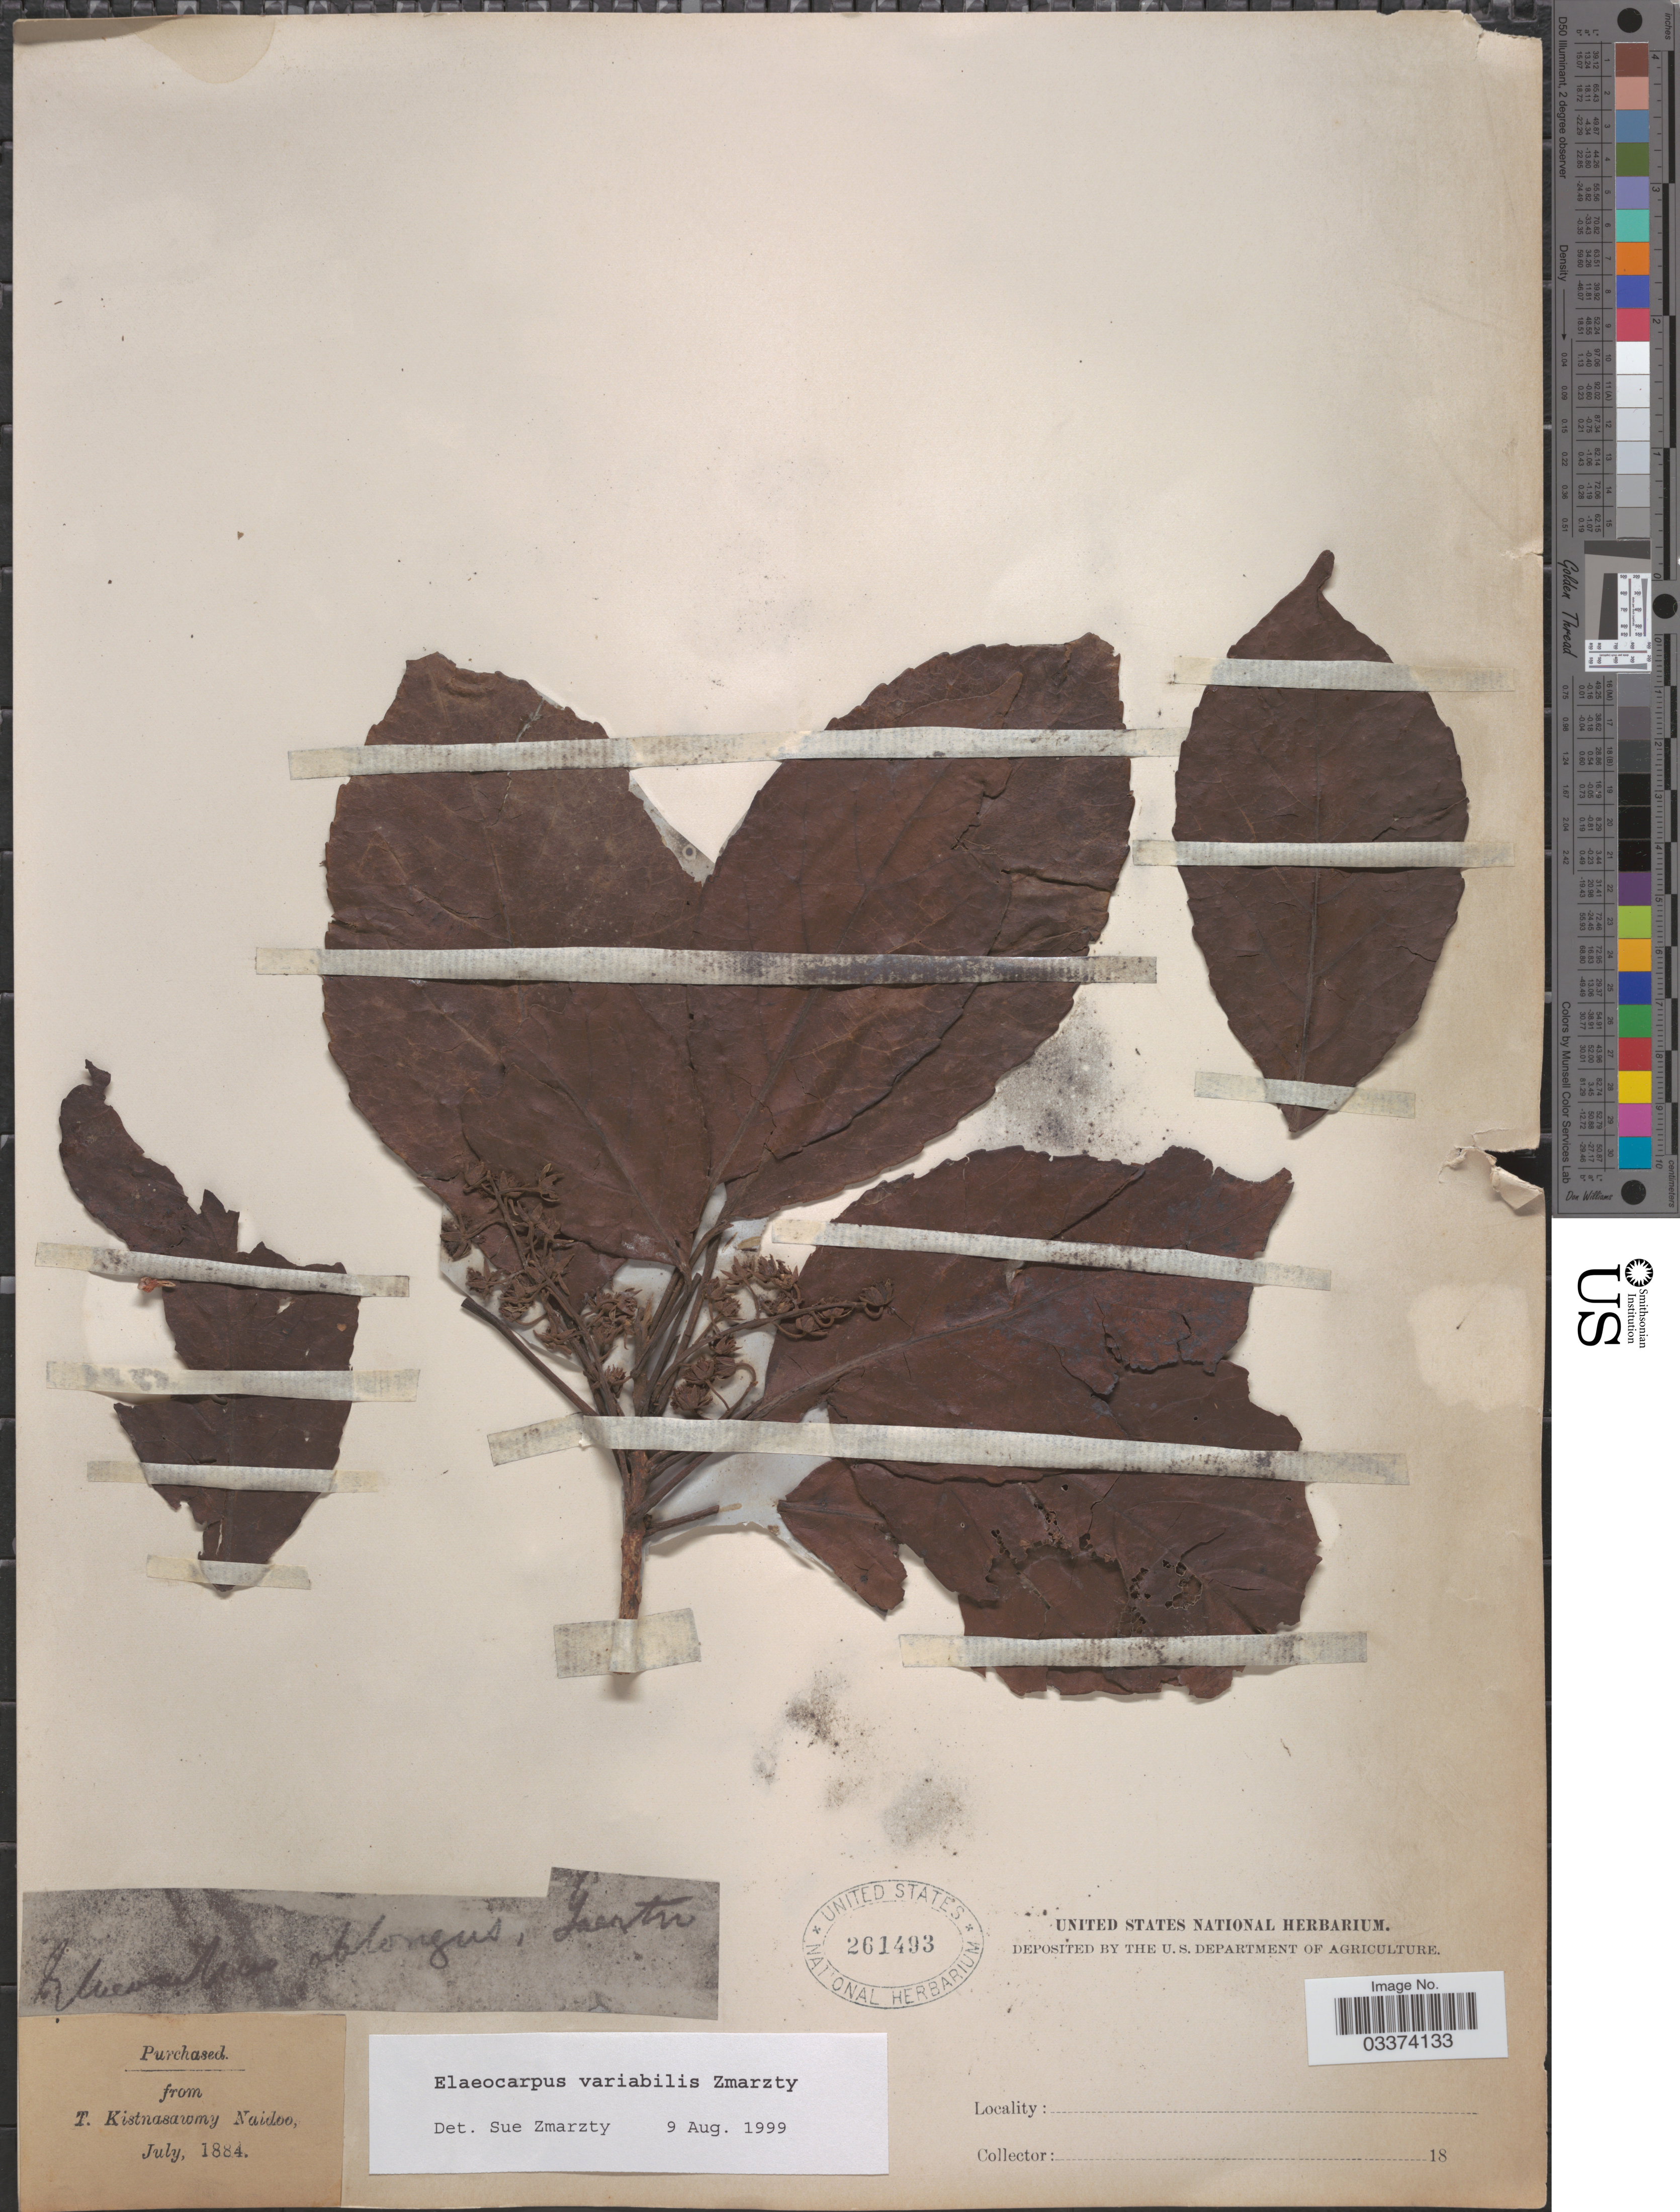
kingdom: Plantae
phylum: Tracheophyta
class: Magnoliopsida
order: Oxalidales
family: Elaeocarpaceae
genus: Elaeocarpus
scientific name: Elaeocarpus variabilis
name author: Zmarzty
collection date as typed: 18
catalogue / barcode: US 261493